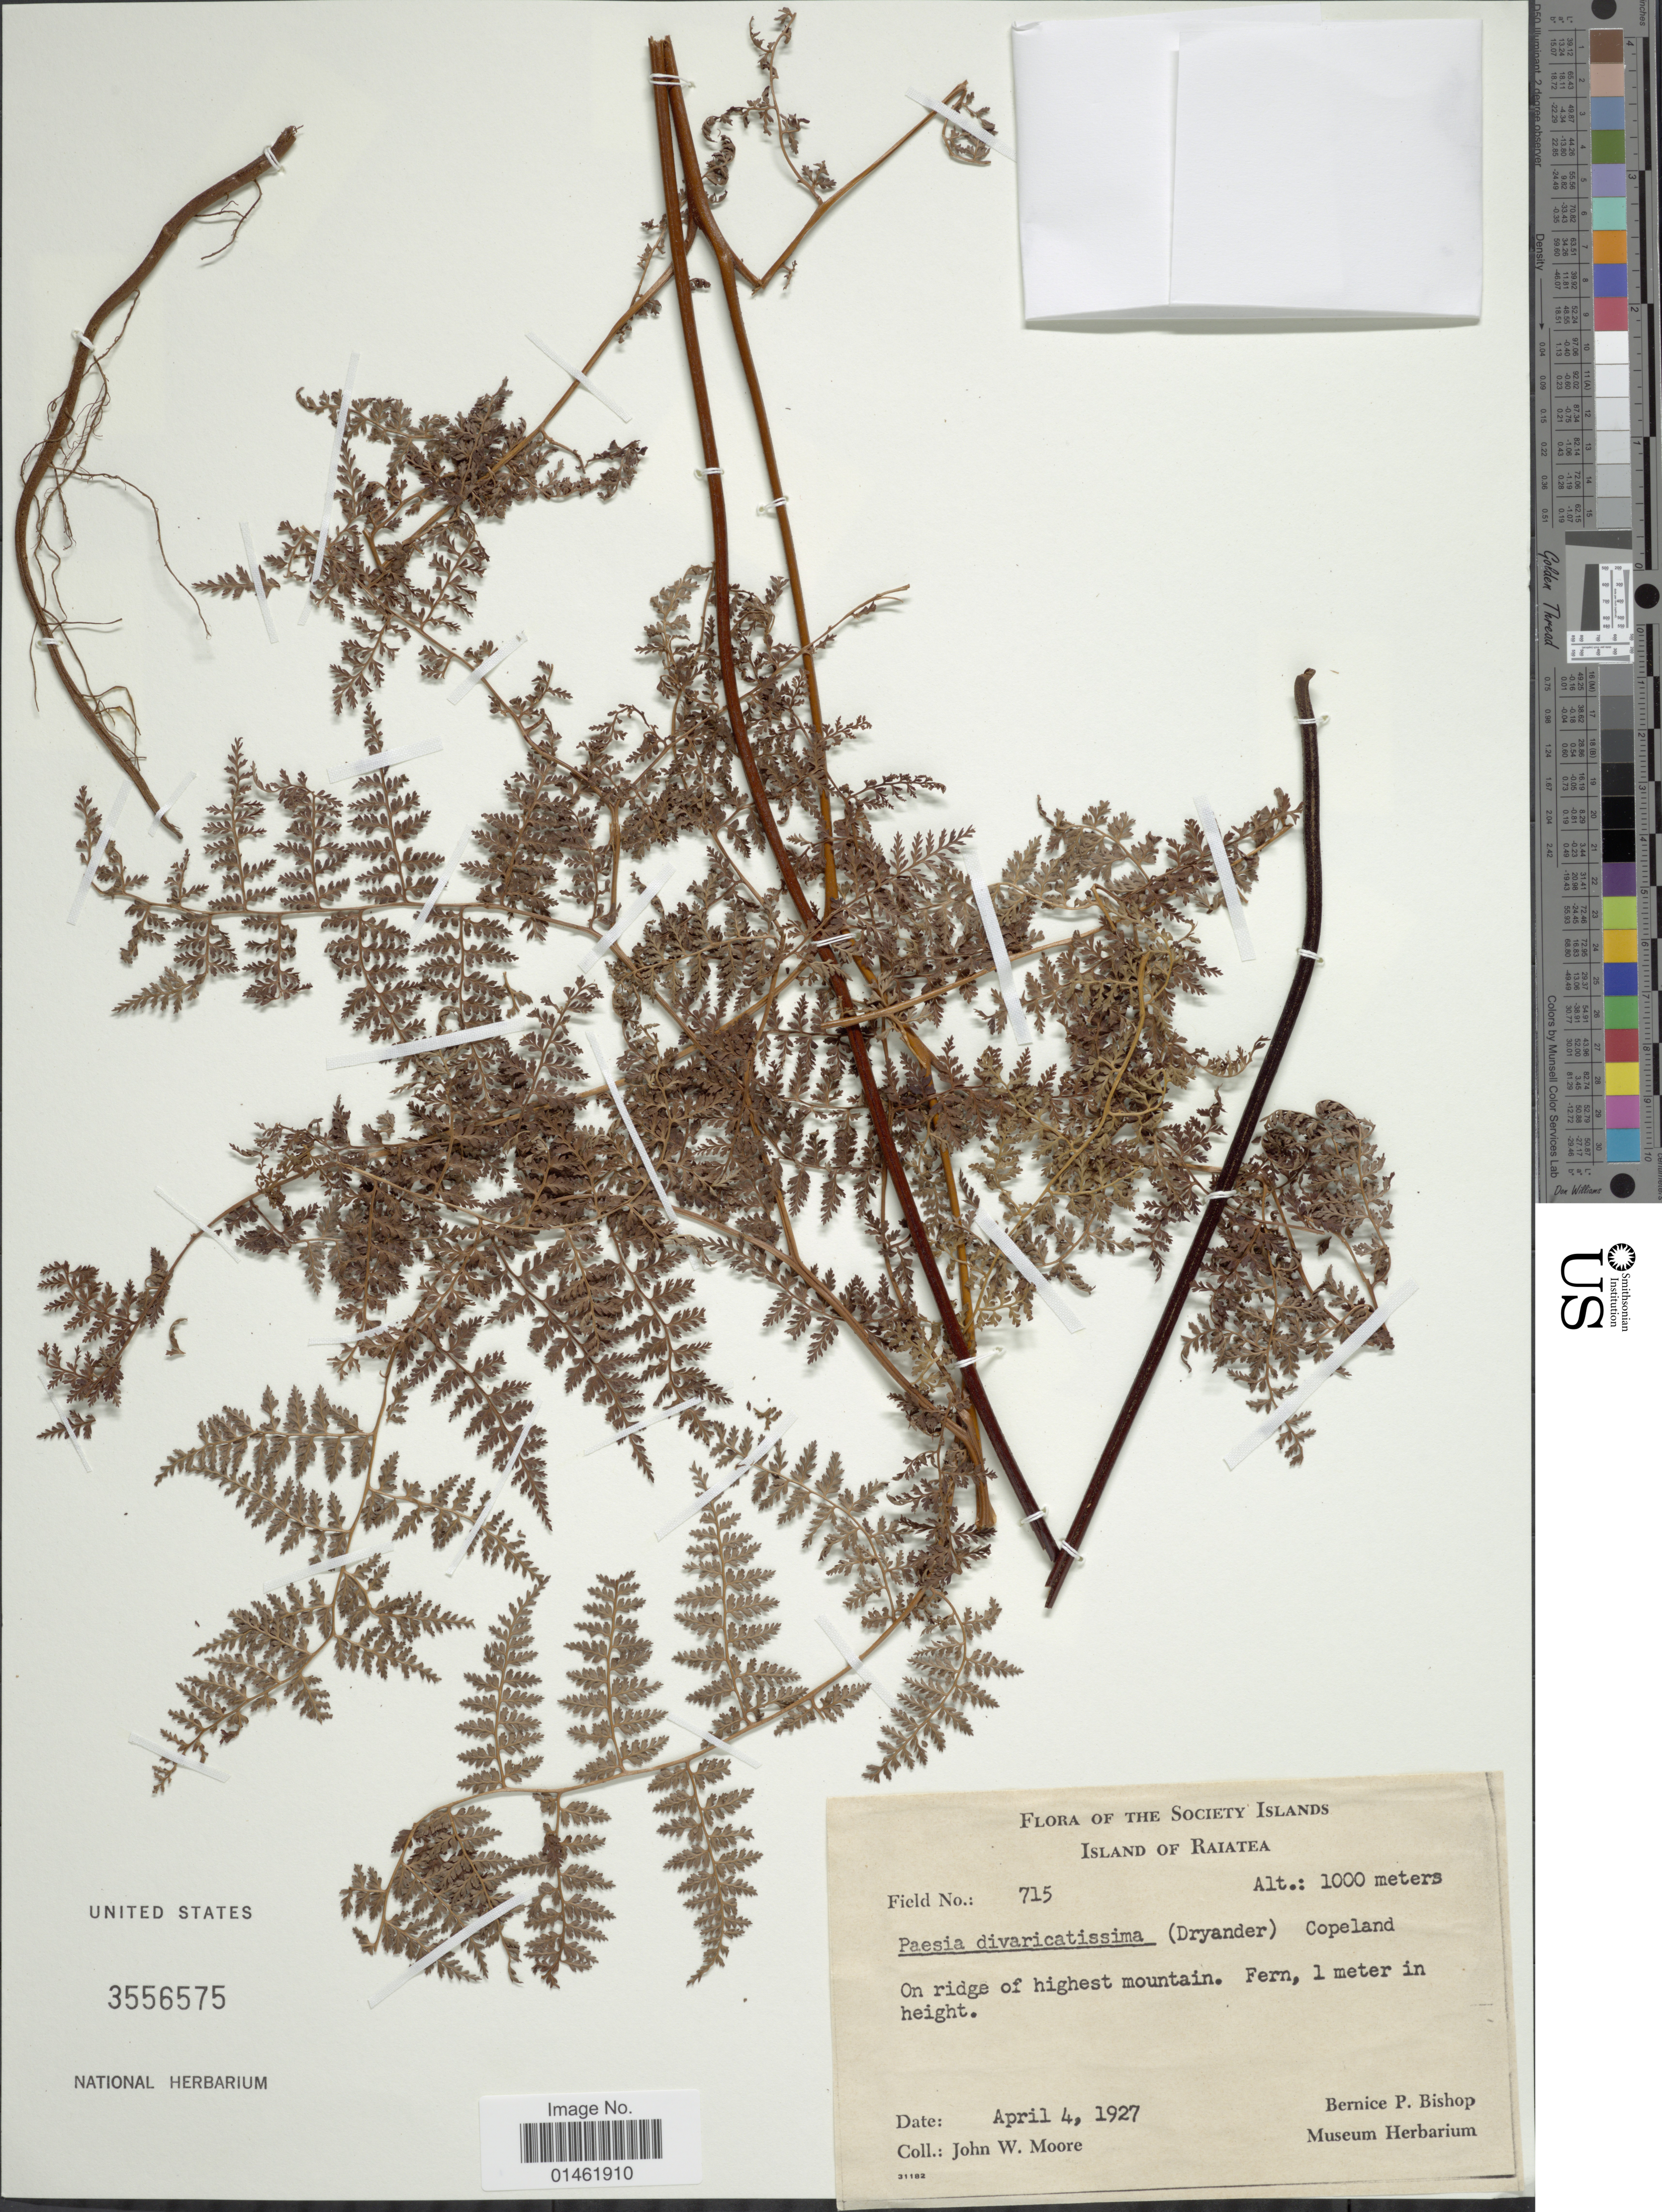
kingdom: Plantae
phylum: Tracheophyta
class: Polypodiopsida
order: Polypodiales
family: Dennstaedtiaceae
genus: Paesia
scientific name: Paesia divaricatissima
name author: (Dryand. ex Baker) Copel.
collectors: J. Moore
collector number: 715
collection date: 1927-04-04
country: French Polynesia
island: Raiatea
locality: Society Islands, Island of Raiatea, on ridge of highest mountain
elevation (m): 1000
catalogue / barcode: US 3556575